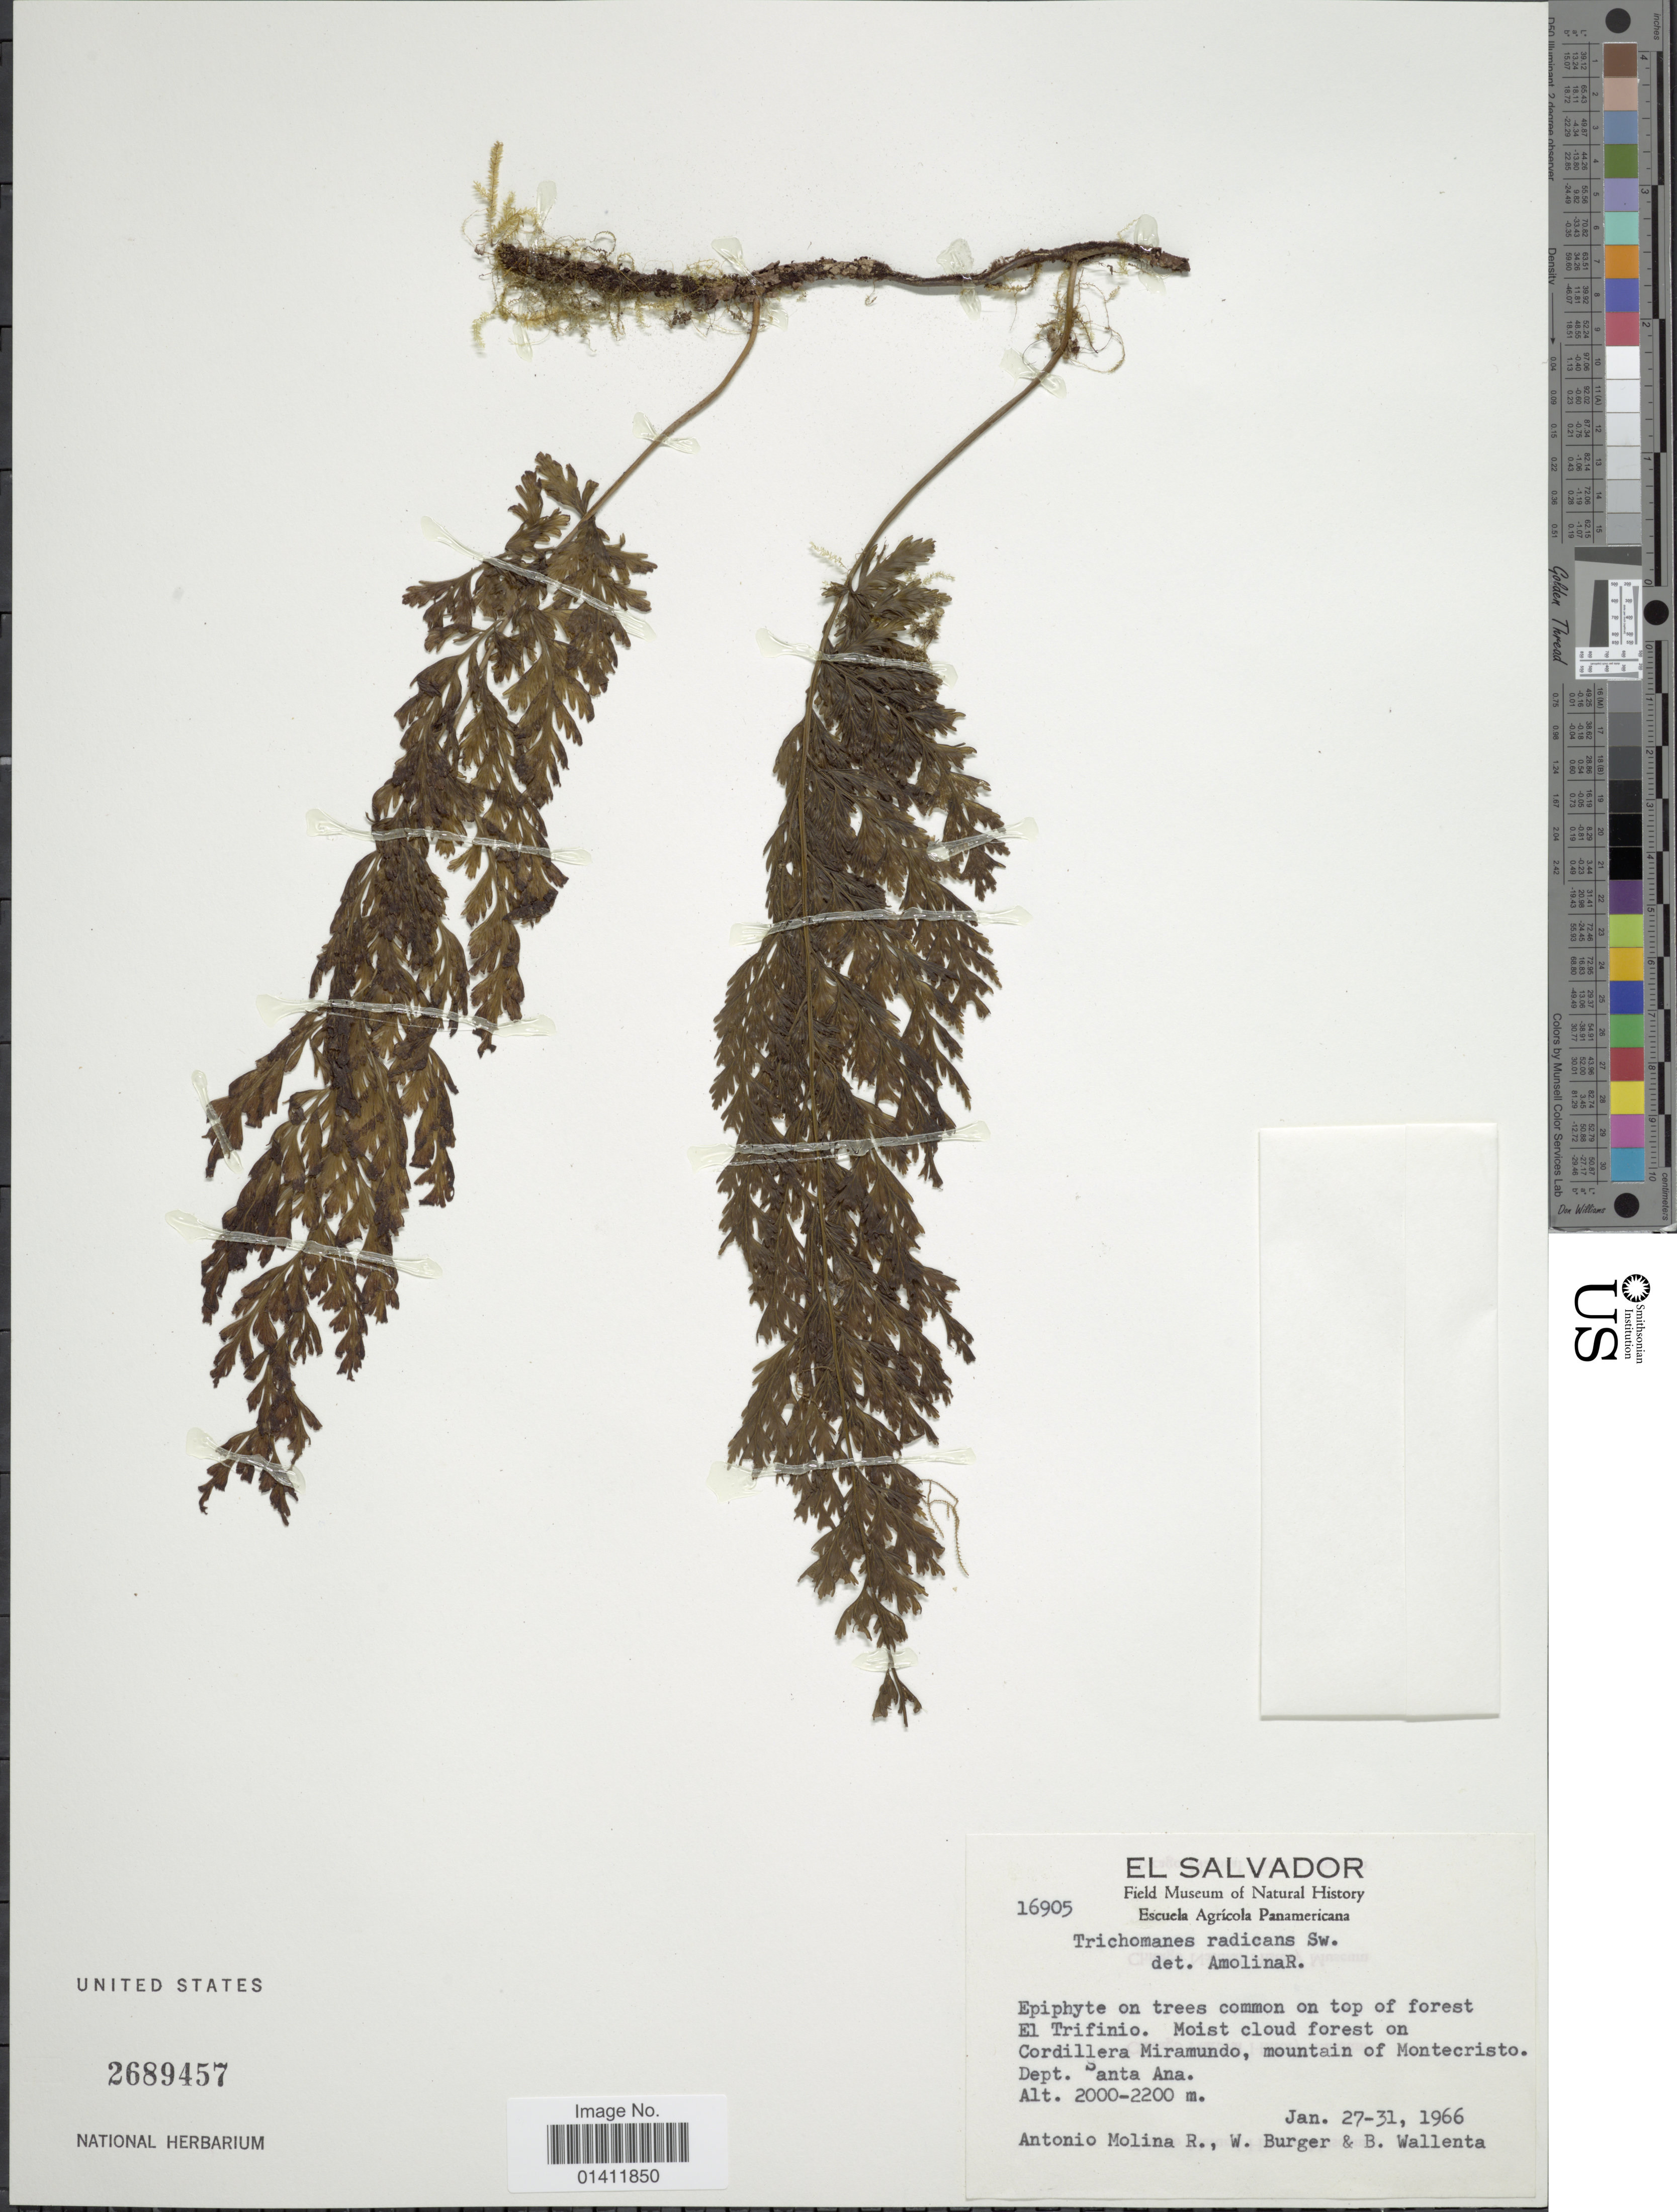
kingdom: Plantae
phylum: Tracheophyta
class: Polypodiopsida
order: Hymenophyllales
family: Hymenophyllaceae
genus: Vandenboschia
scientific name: Vandenboschia radicans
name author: (Sw.) Copel.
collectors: A. Molina R., W. Burger & B. Wallenta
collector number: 16905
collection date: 1966-01-27/1966-01-31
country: El Salvador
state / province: Santa Ana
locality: Cordillera Miramundo, mountain of Montecristo. Dept. Santa Ana.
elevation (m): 2000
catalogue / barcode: US 2689457